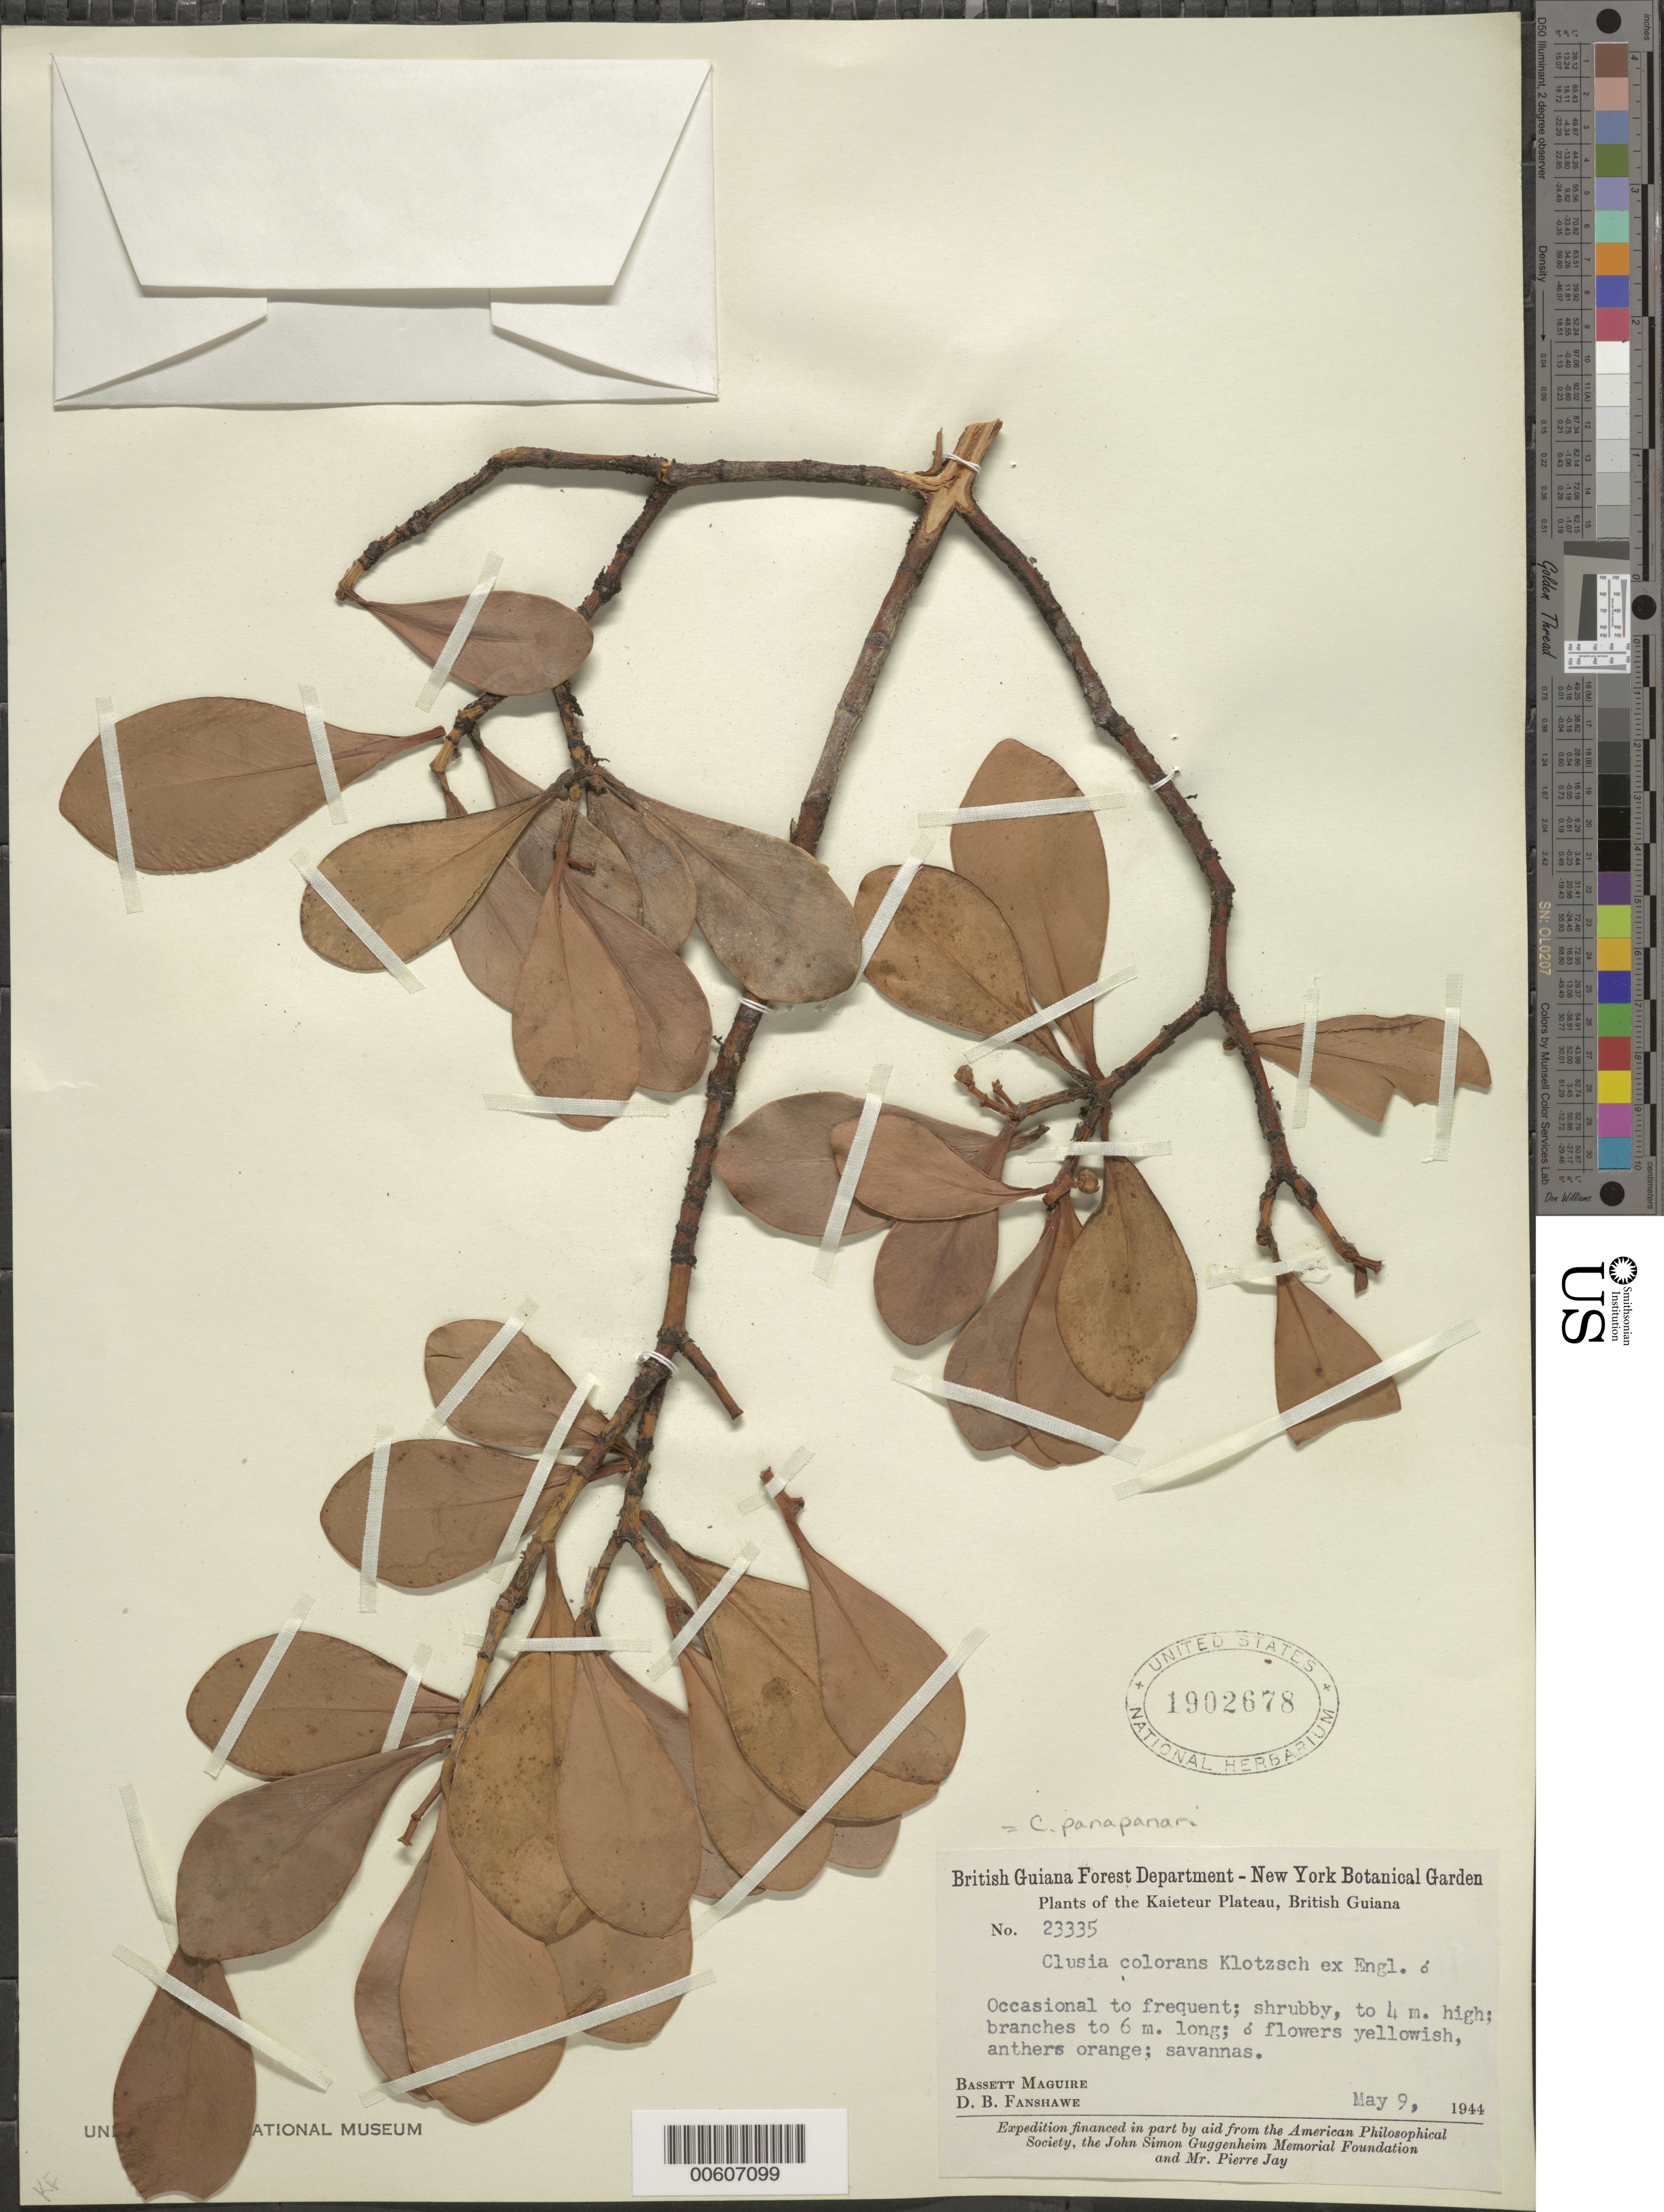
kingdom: Plantae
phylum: Tracheophyta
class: Magnoliopsida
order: Malpighiales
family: Clusiaceae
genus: Clusia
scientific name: Clusia panapanari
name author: (Aubl.) Choisy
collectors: B. Maguire & D. B. Fanshawe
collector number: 23335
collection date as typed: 9-May-44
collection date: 1944-05-09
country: Guyana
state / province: Potaro-Siparuni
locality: Kaieteur Plateau, Potaro River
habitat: Savannas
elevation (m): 427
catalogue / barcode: US 1902678